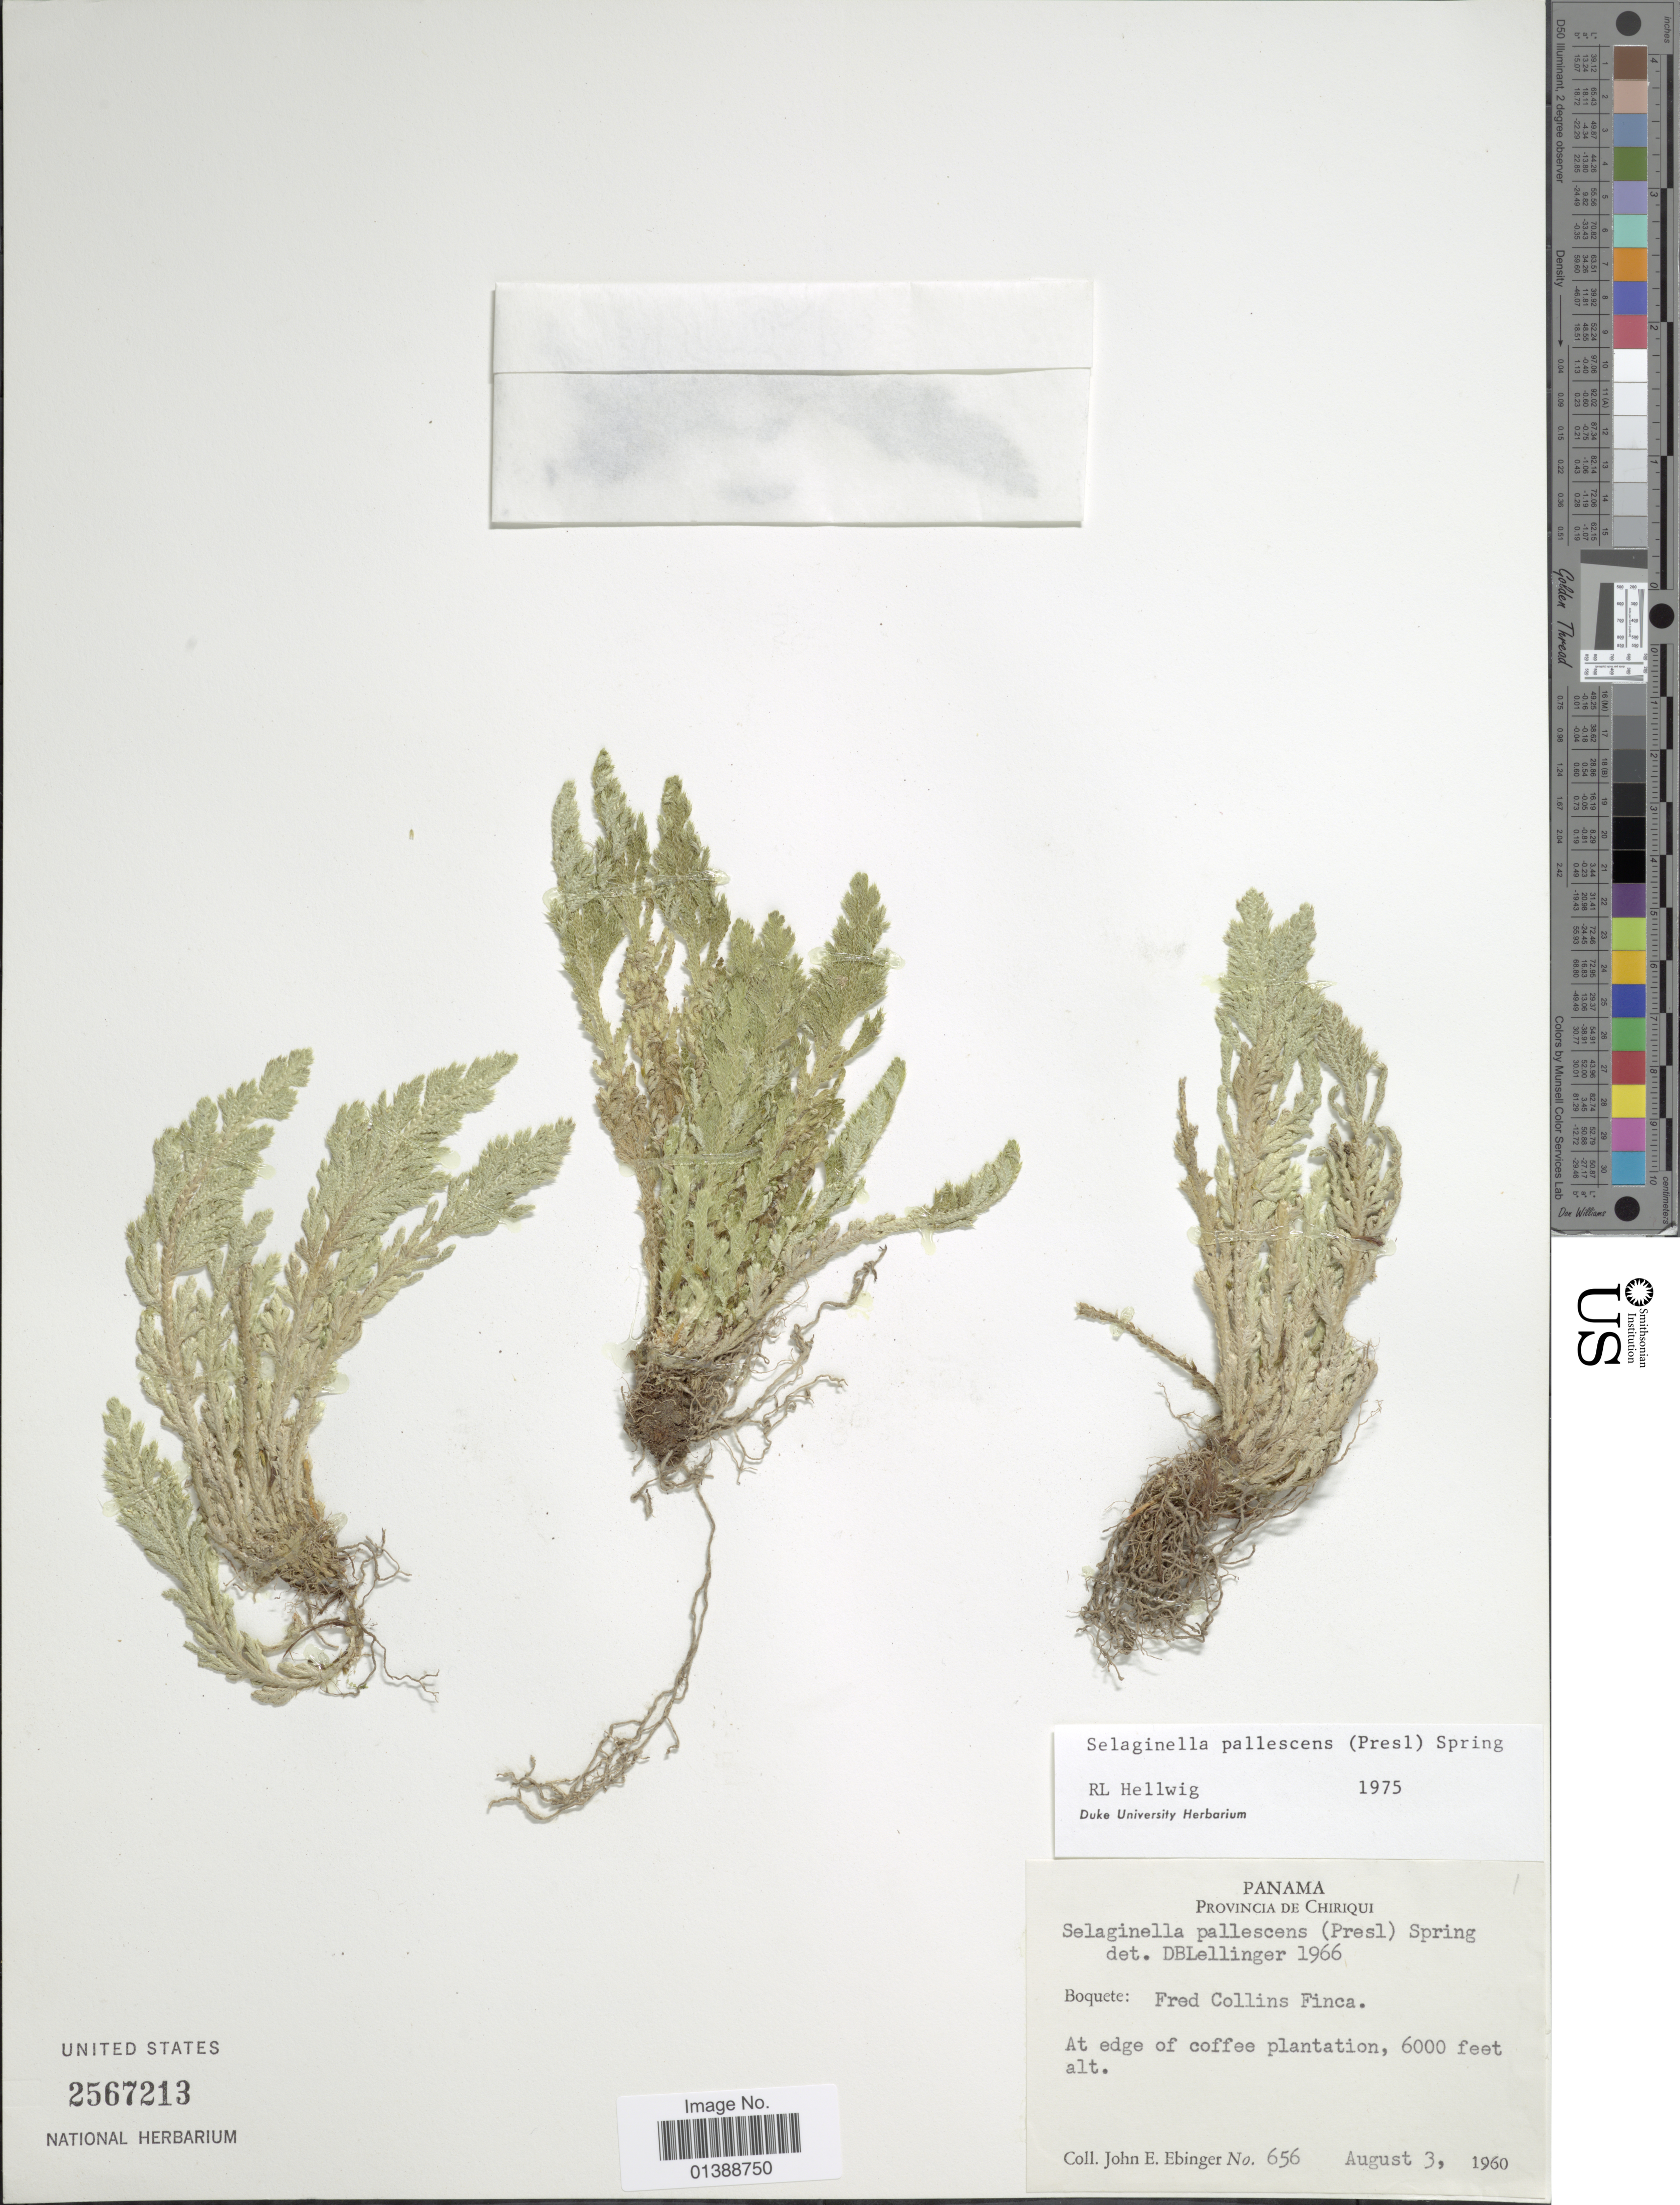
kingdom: Plantae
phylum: Tracheophyta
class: Lycopodiopsida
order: Selaginellales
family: Selaginellaceae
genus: Selaginella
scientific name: Selaginella pallescens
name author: (C. Presl) Spring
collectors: J. Ebinger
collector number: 656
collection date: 1960-08-03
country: Panama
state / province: Chiriqui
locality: Boquete: Fred Collins Finca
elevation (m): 1829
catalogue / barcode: US 2567213